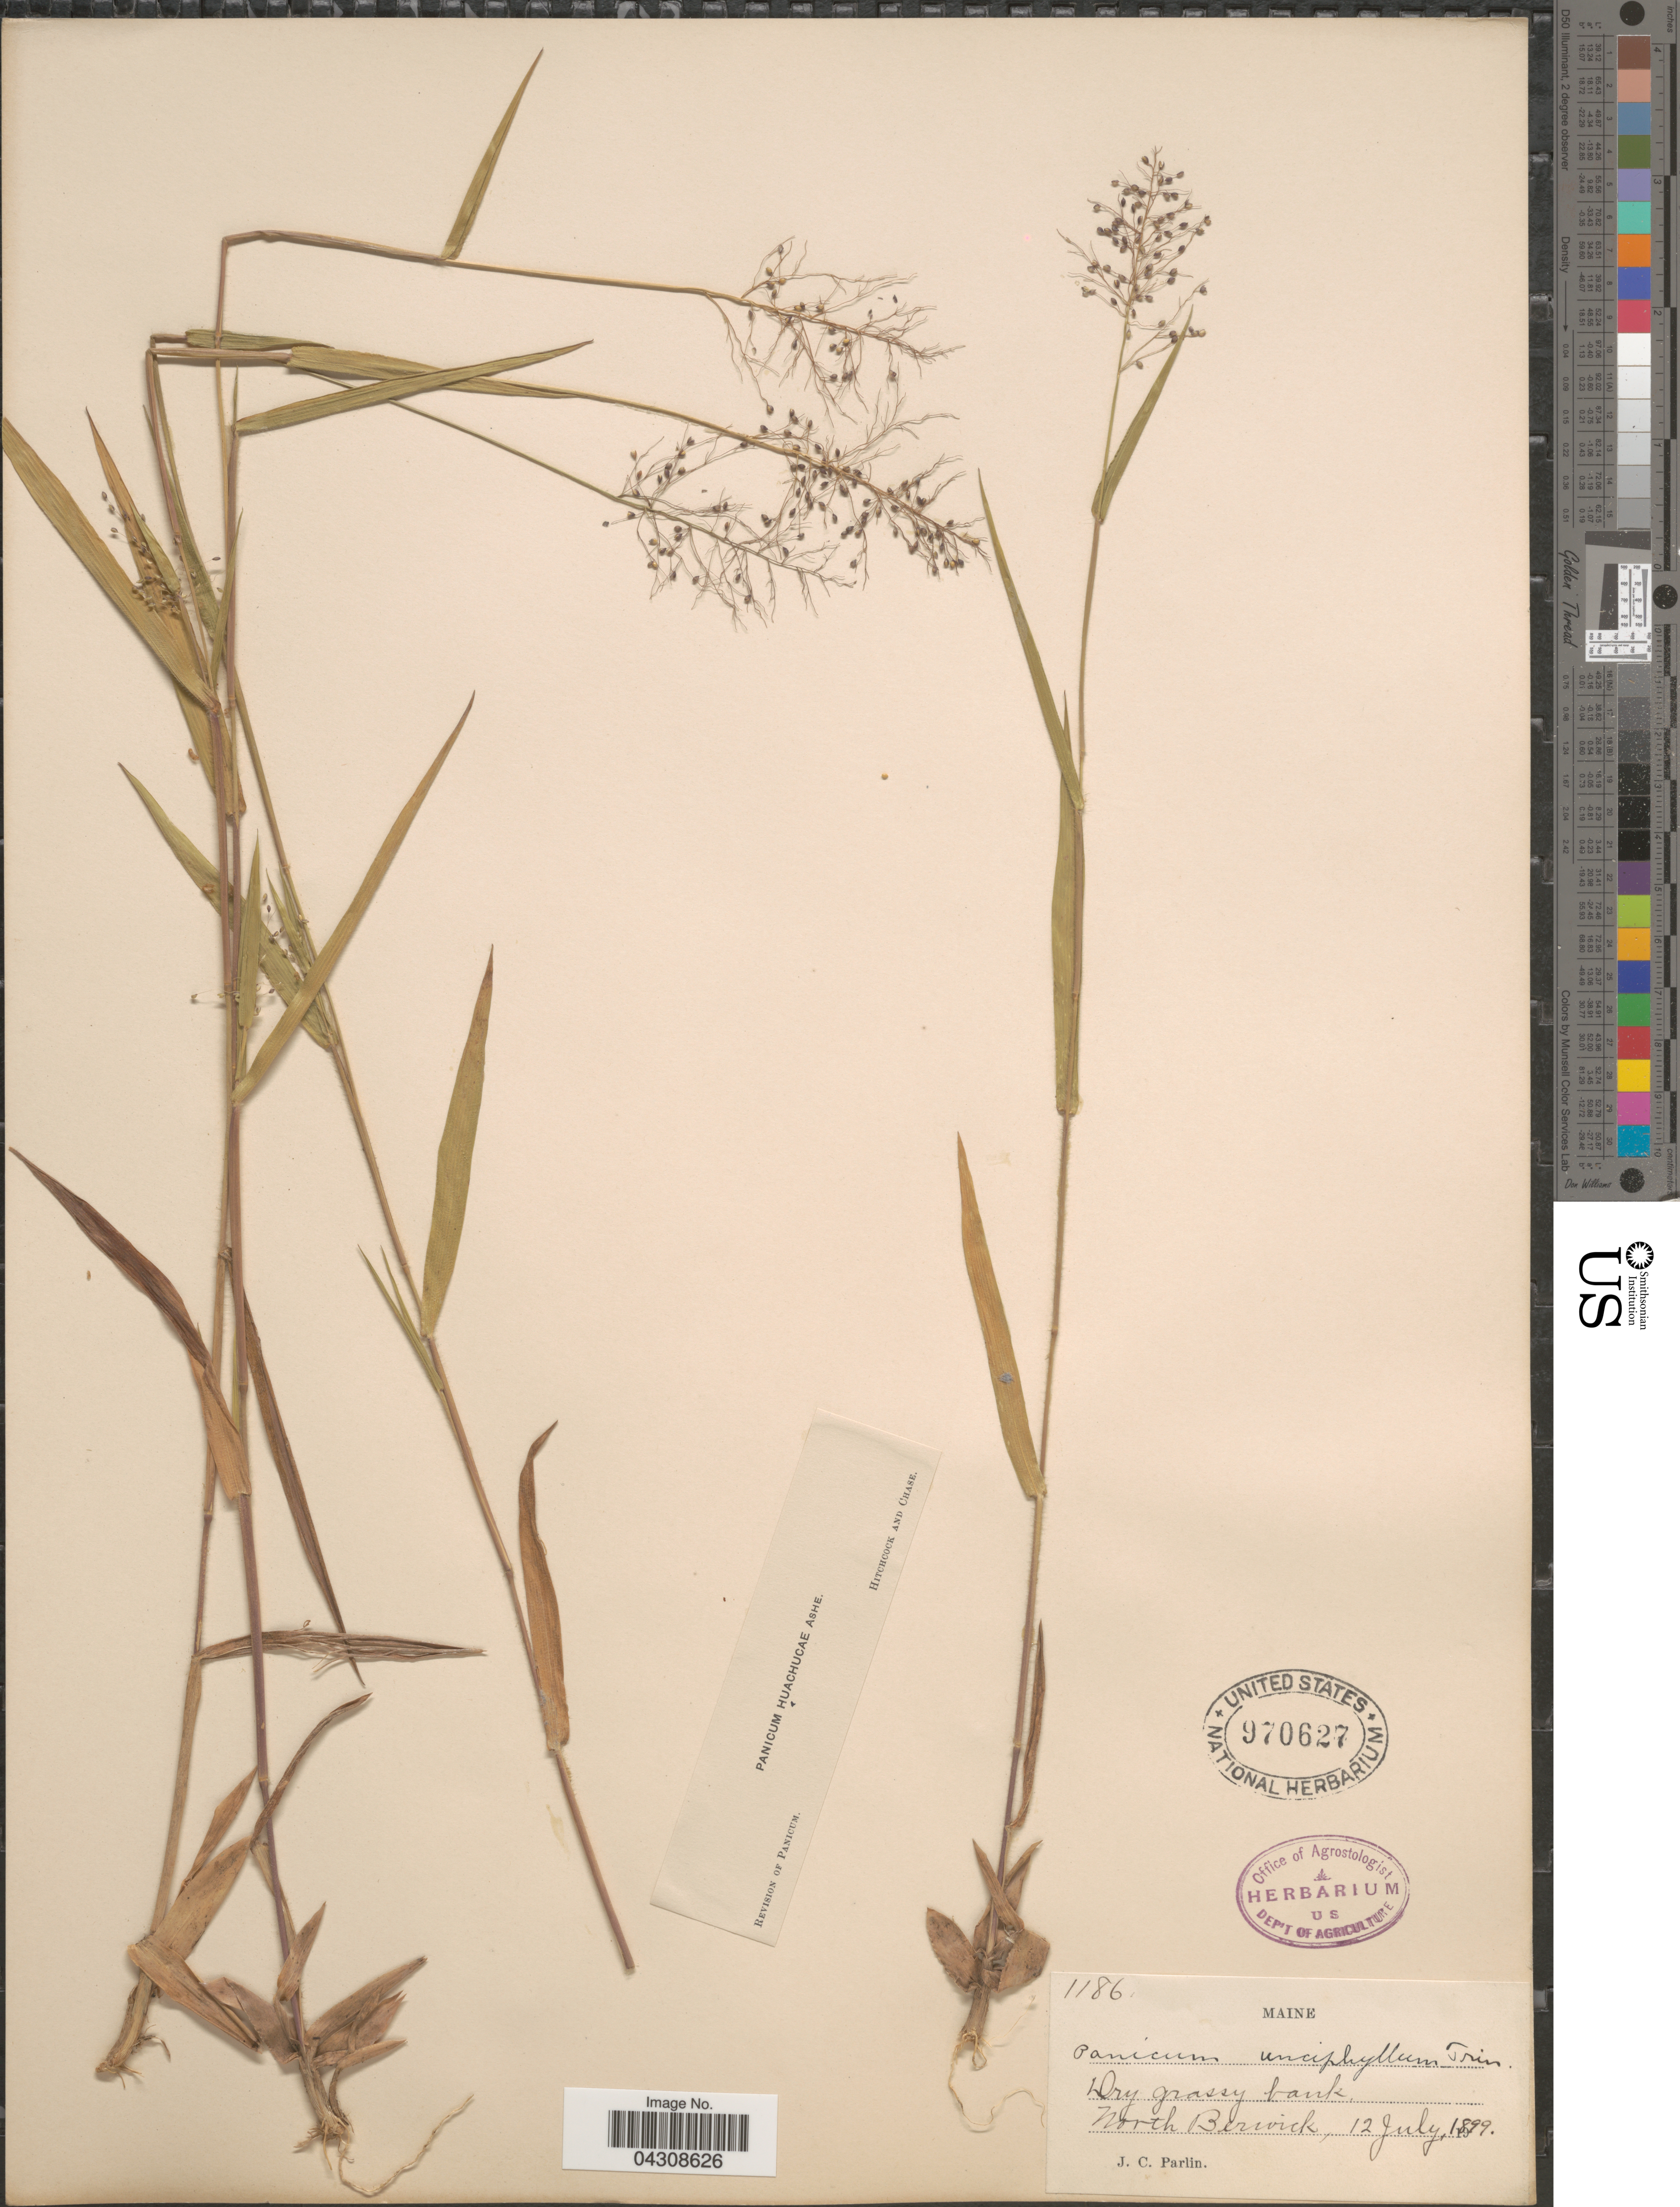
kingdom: Plantae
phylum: Tracheophyta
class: Liliopsida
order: Poales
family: Poaceae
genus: Dichanthelium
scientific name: Dichanthelium acuminatum var. acuminatum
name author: (Sw.) Gould & C.A. Clark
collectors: J. Parlin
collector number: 1186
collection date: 1899-07-12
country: United States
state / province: Maine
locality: North Berwick.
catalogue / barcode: US 970627